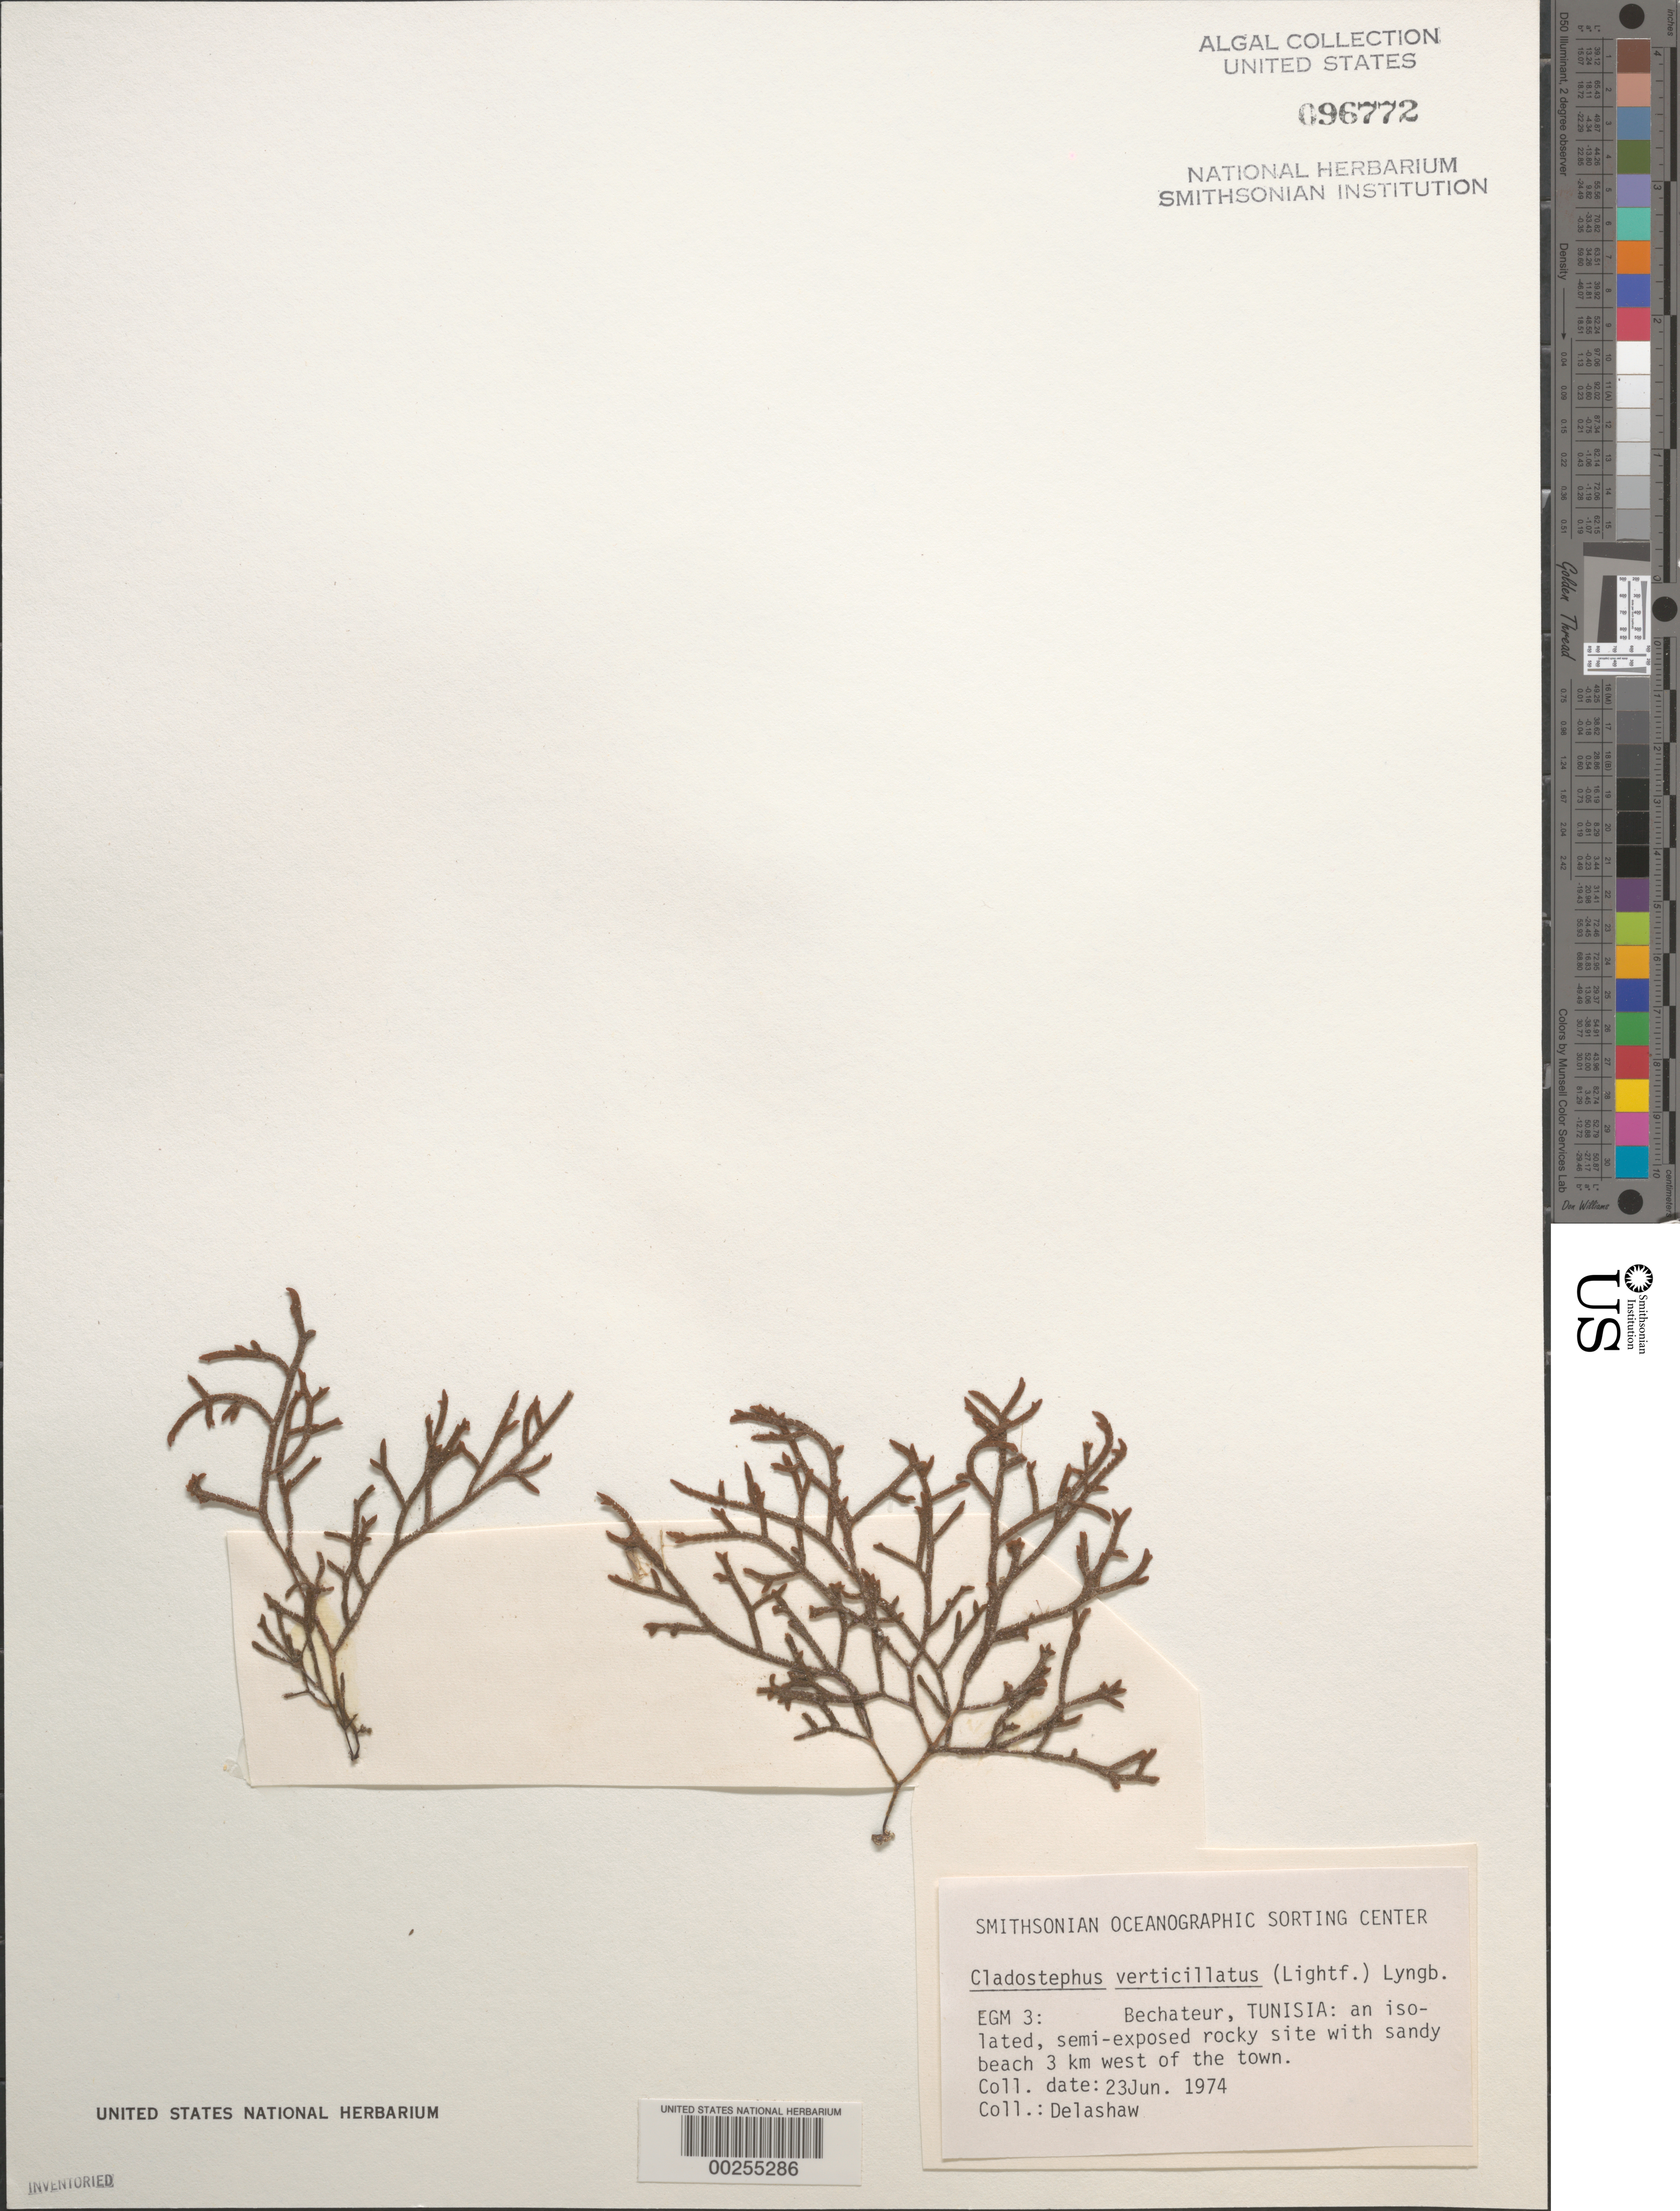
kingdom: Chromista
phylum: Ochrophyta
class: Phaeophyceae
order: Sphacelariales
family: Cladostephaceae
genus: Cladostephus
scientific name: Cladostephus verticillatus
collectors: -. Delashaw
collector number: EGM 3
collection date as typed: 23 Jun 1974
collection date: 1974-06-23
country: Tunisia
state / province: Bizerte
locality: Three km west of bechateur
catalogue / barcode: US 96772